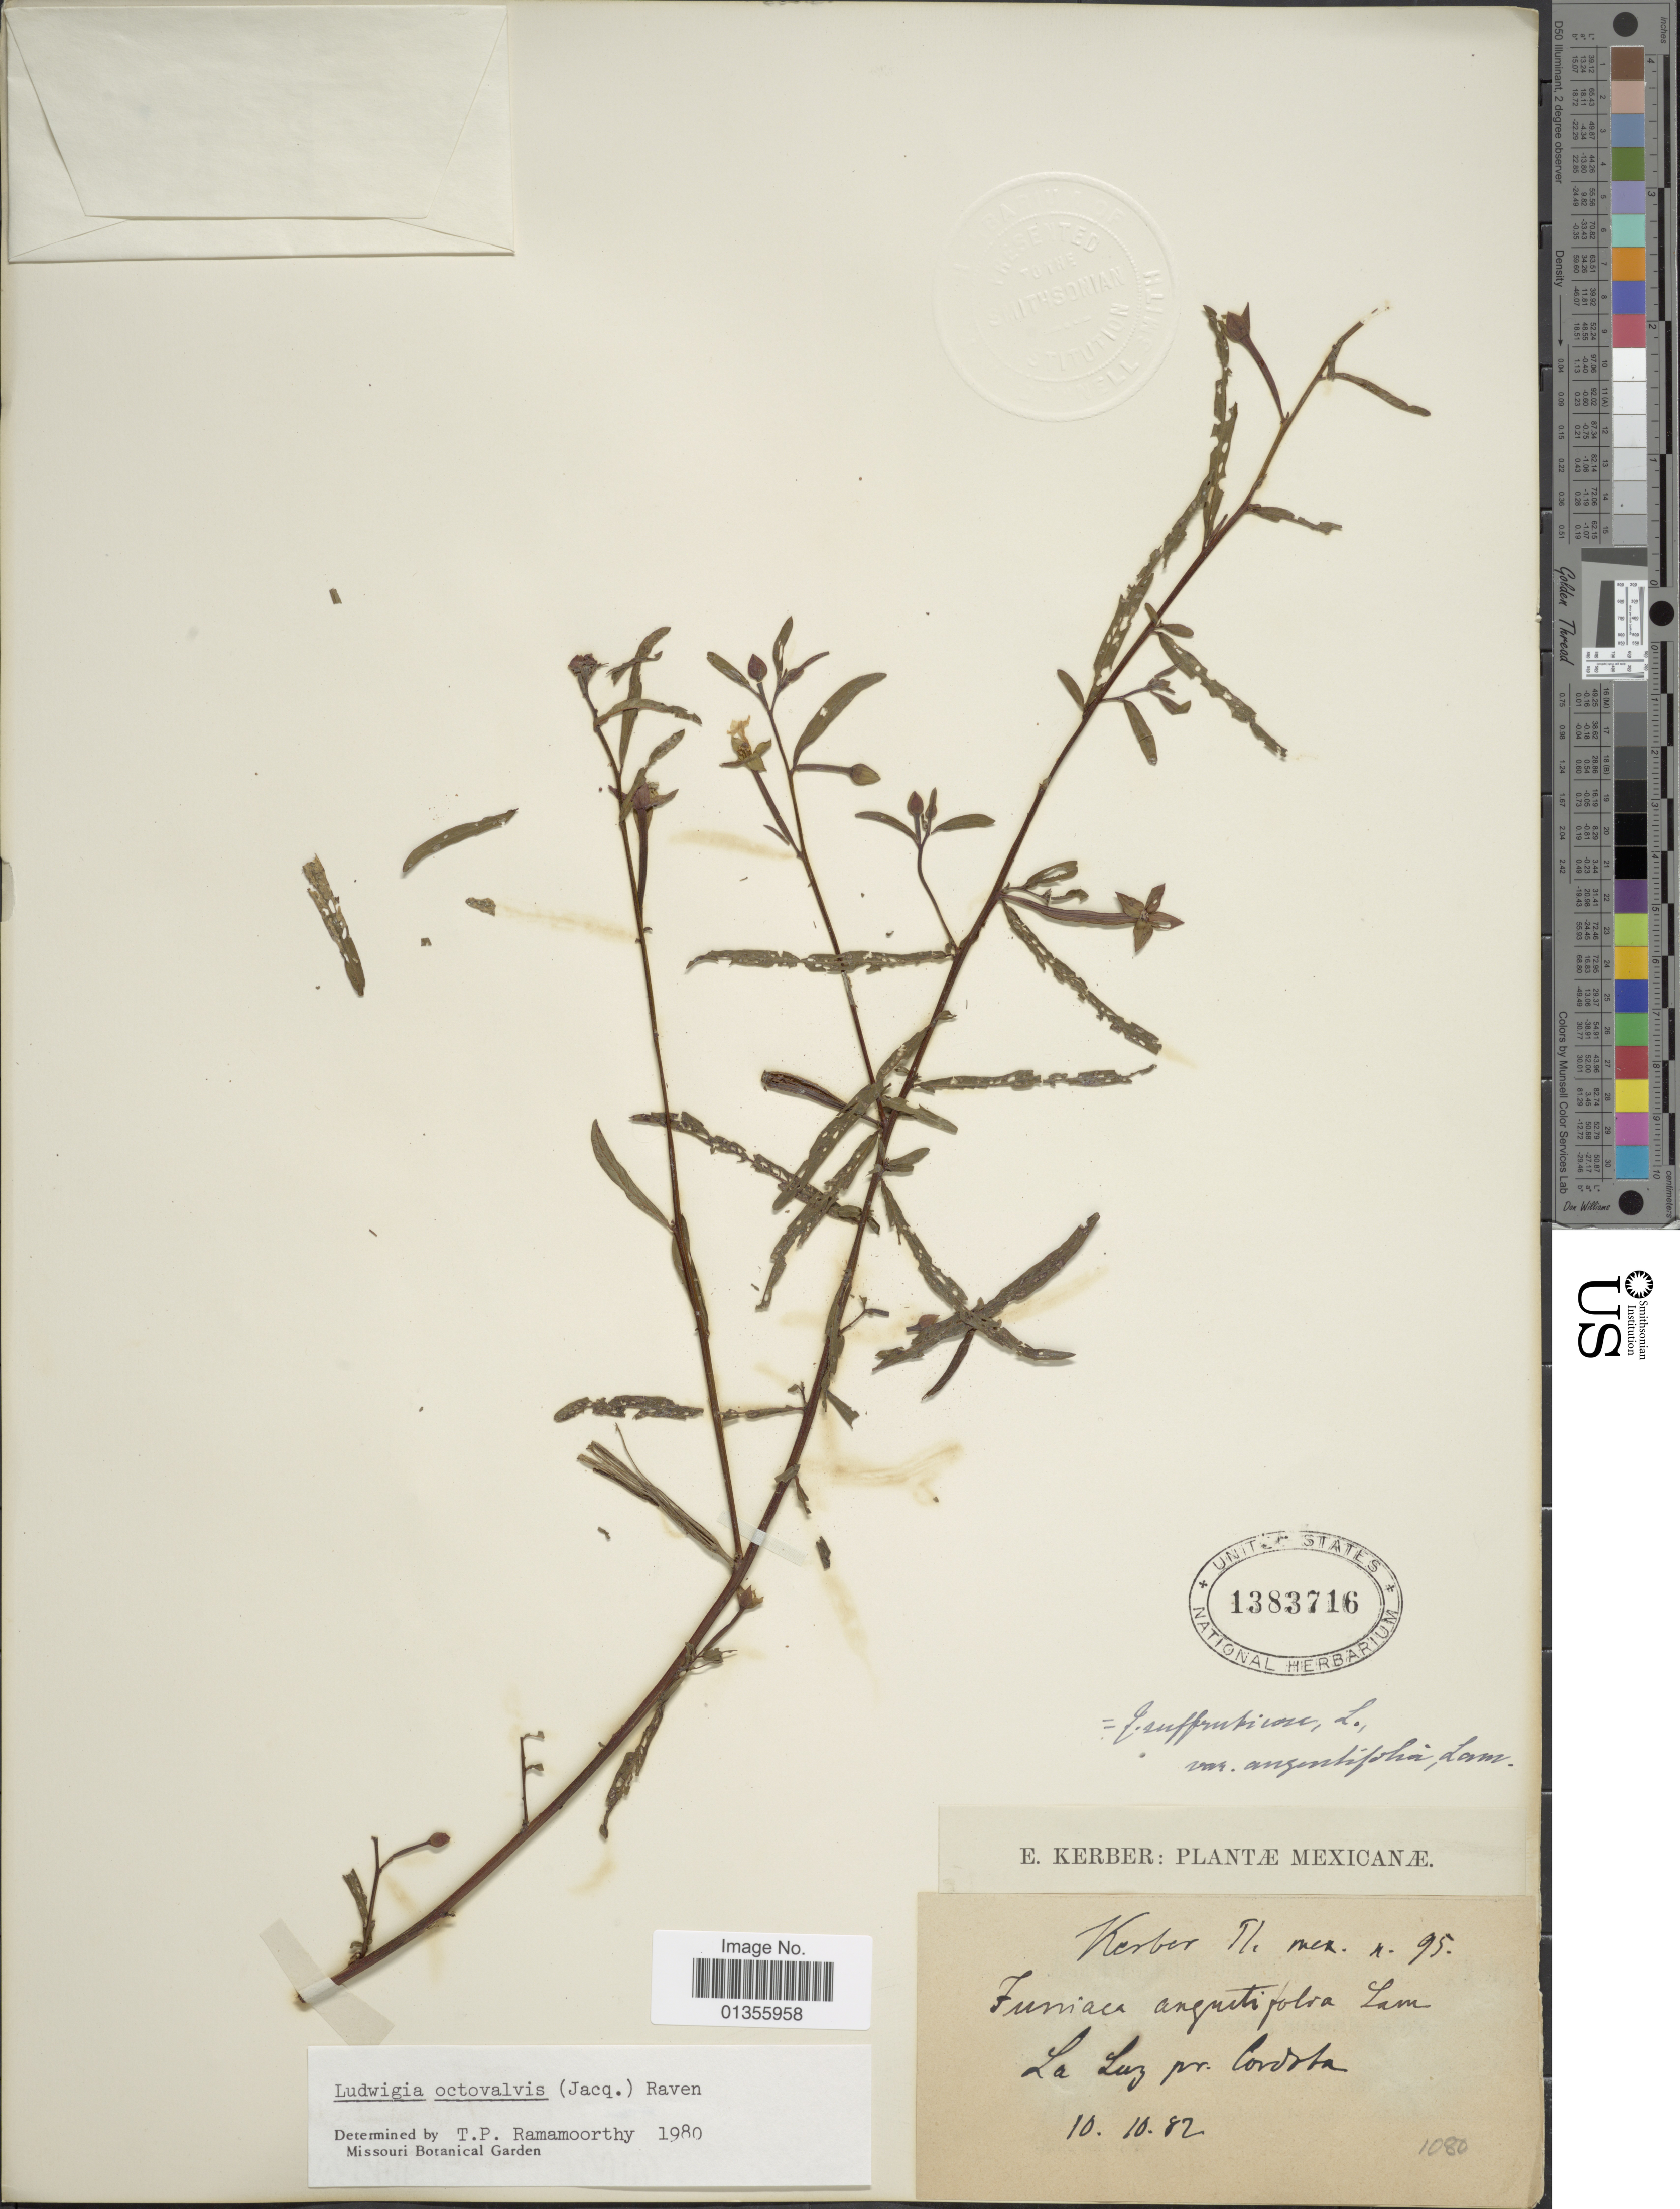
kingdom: Plantae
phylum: Tracheophyta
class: Magnoliopsida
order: Myrtales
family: Onagraceae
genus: Ludwigia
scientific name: Ludwigia octovalvis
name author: (Jacq.) P.H. Raven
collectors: E. Kerber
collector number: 1080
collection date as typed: Transcribed d/m/y: 10/10/82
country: Argentina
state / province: Cordoba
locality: La Luz pr. Cordoba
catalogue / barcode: US 1383716